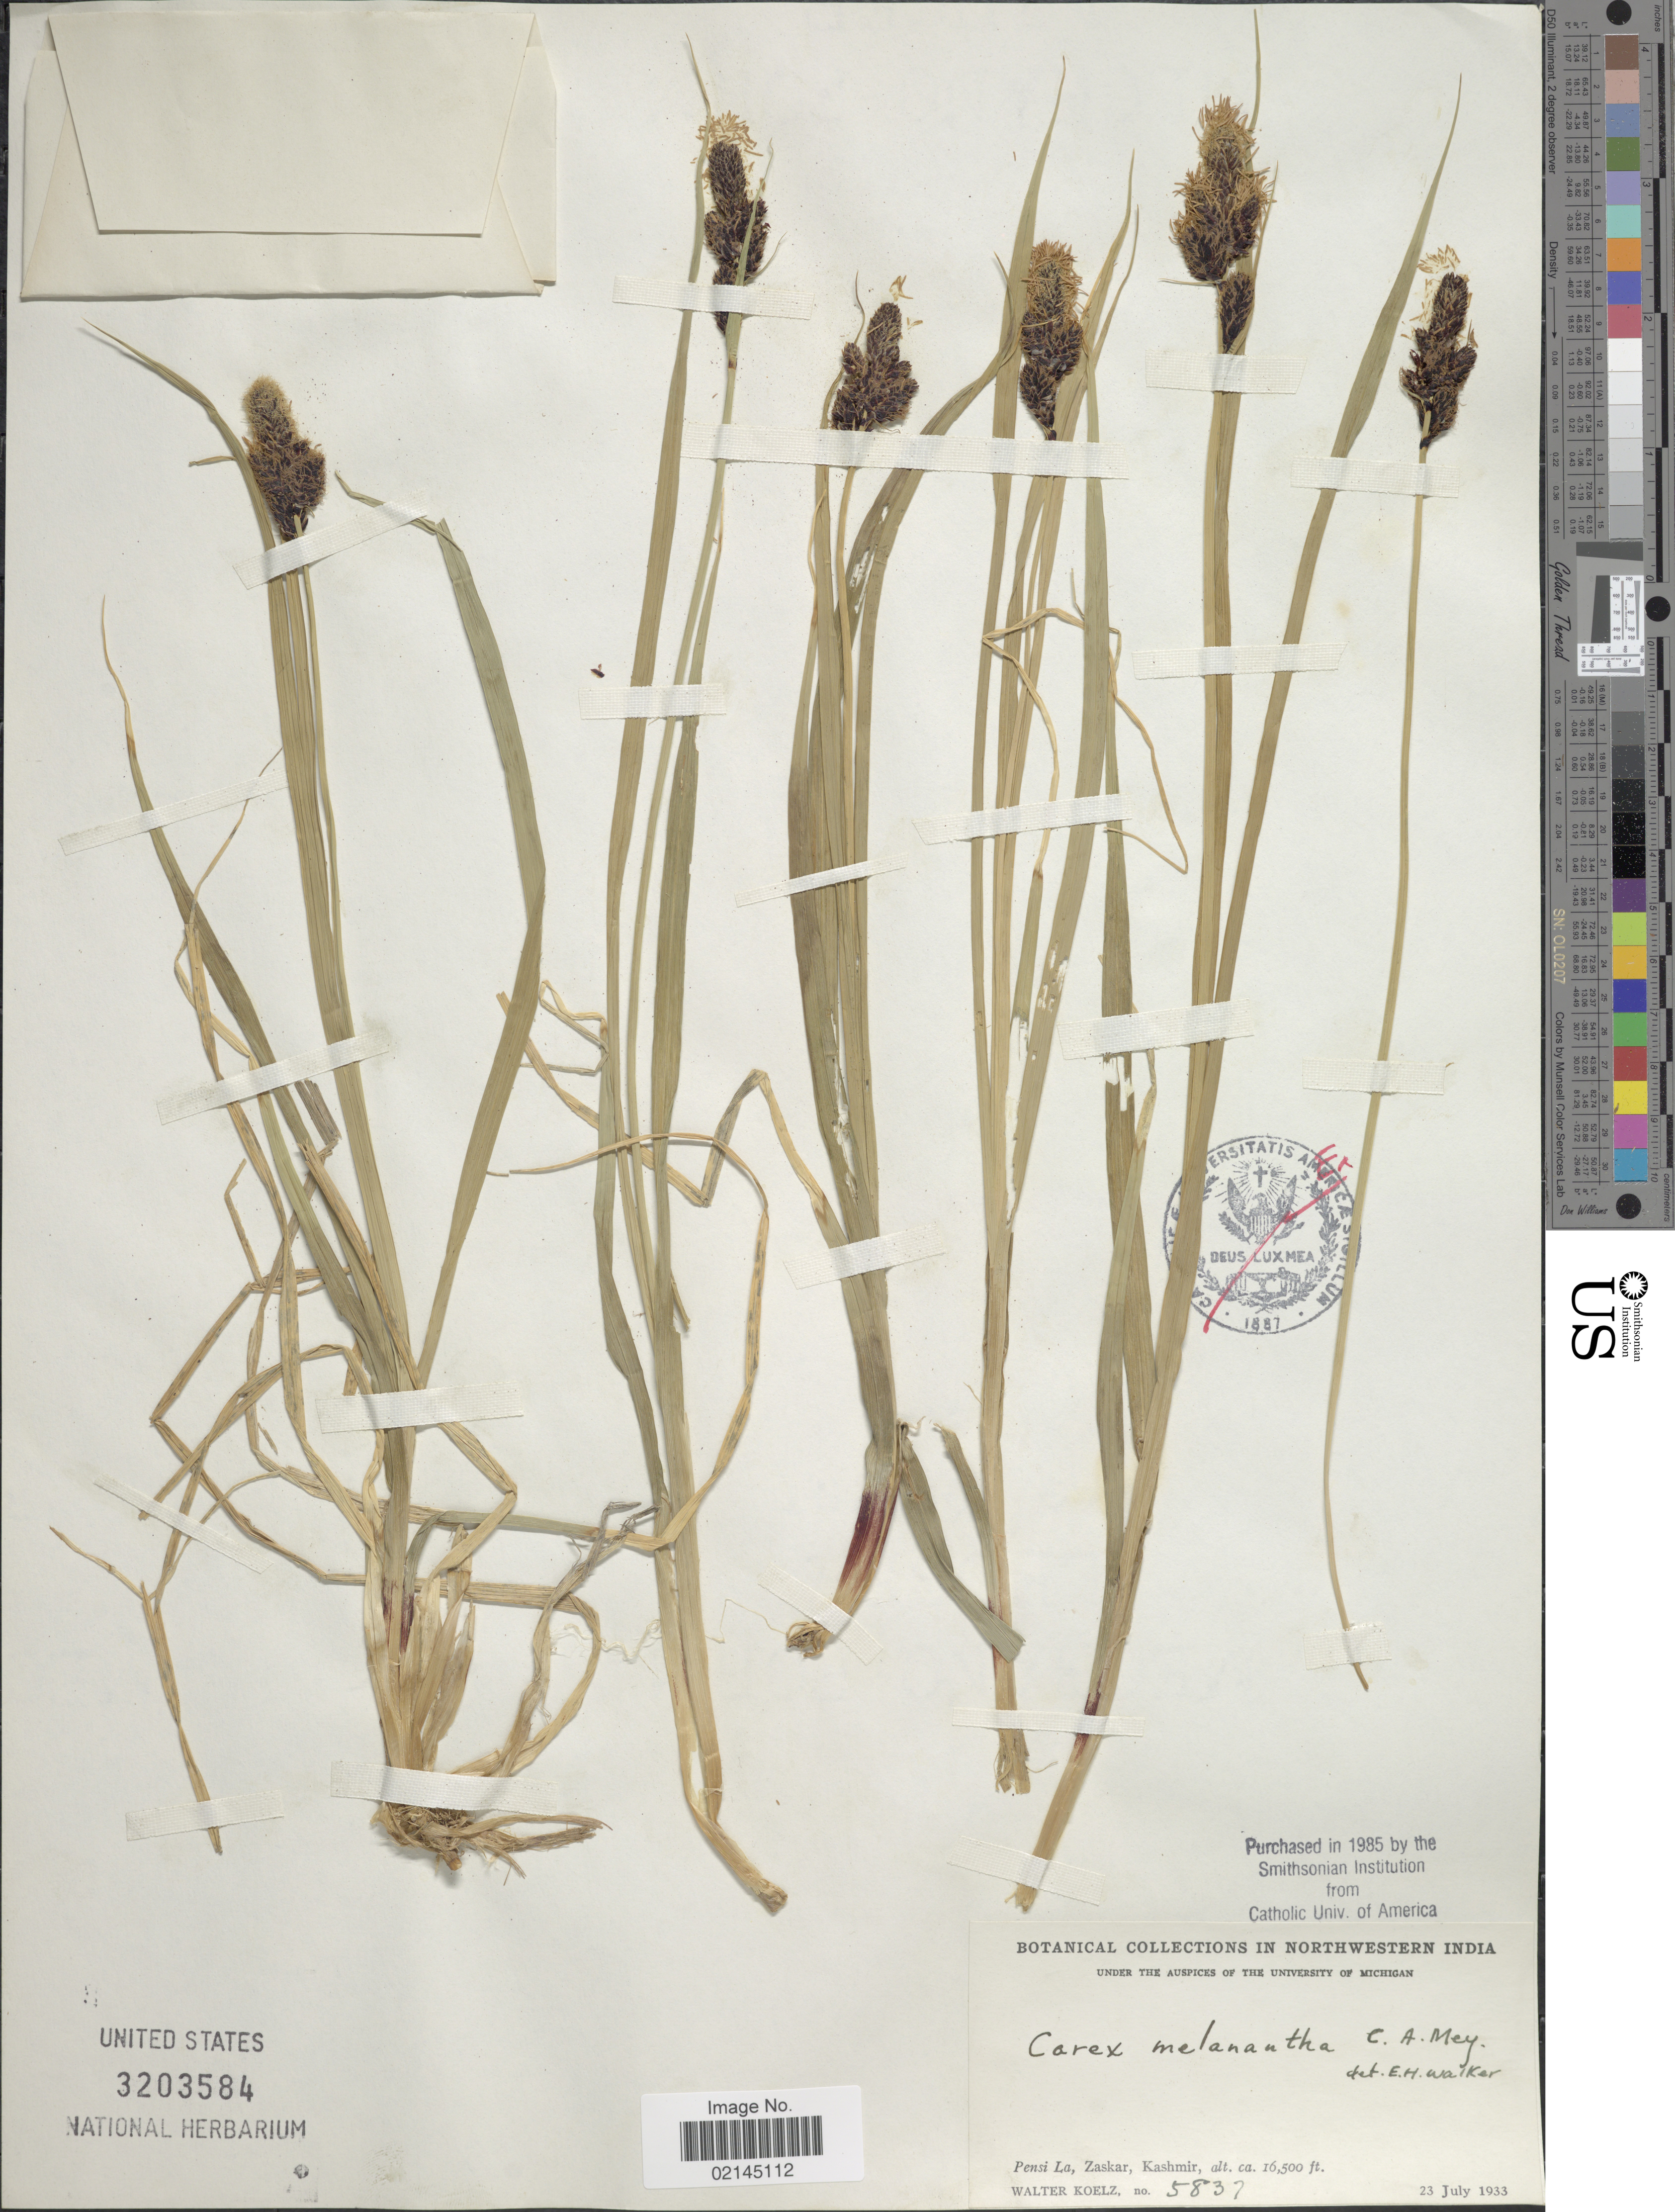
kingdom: Plantae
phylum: Tracheophyta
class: Liliopsida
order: Poales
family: Cyperaceae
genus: Carex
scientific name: Carex melanantha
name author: C.A. Mey.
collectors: W. N. Koelz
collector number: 5837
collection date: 1933-07-23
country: India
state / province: Jammu and Kashmir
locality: Northwestern India, Pensi La, Zaskar, Kasmir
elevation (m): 5029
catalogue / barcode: US 3203584